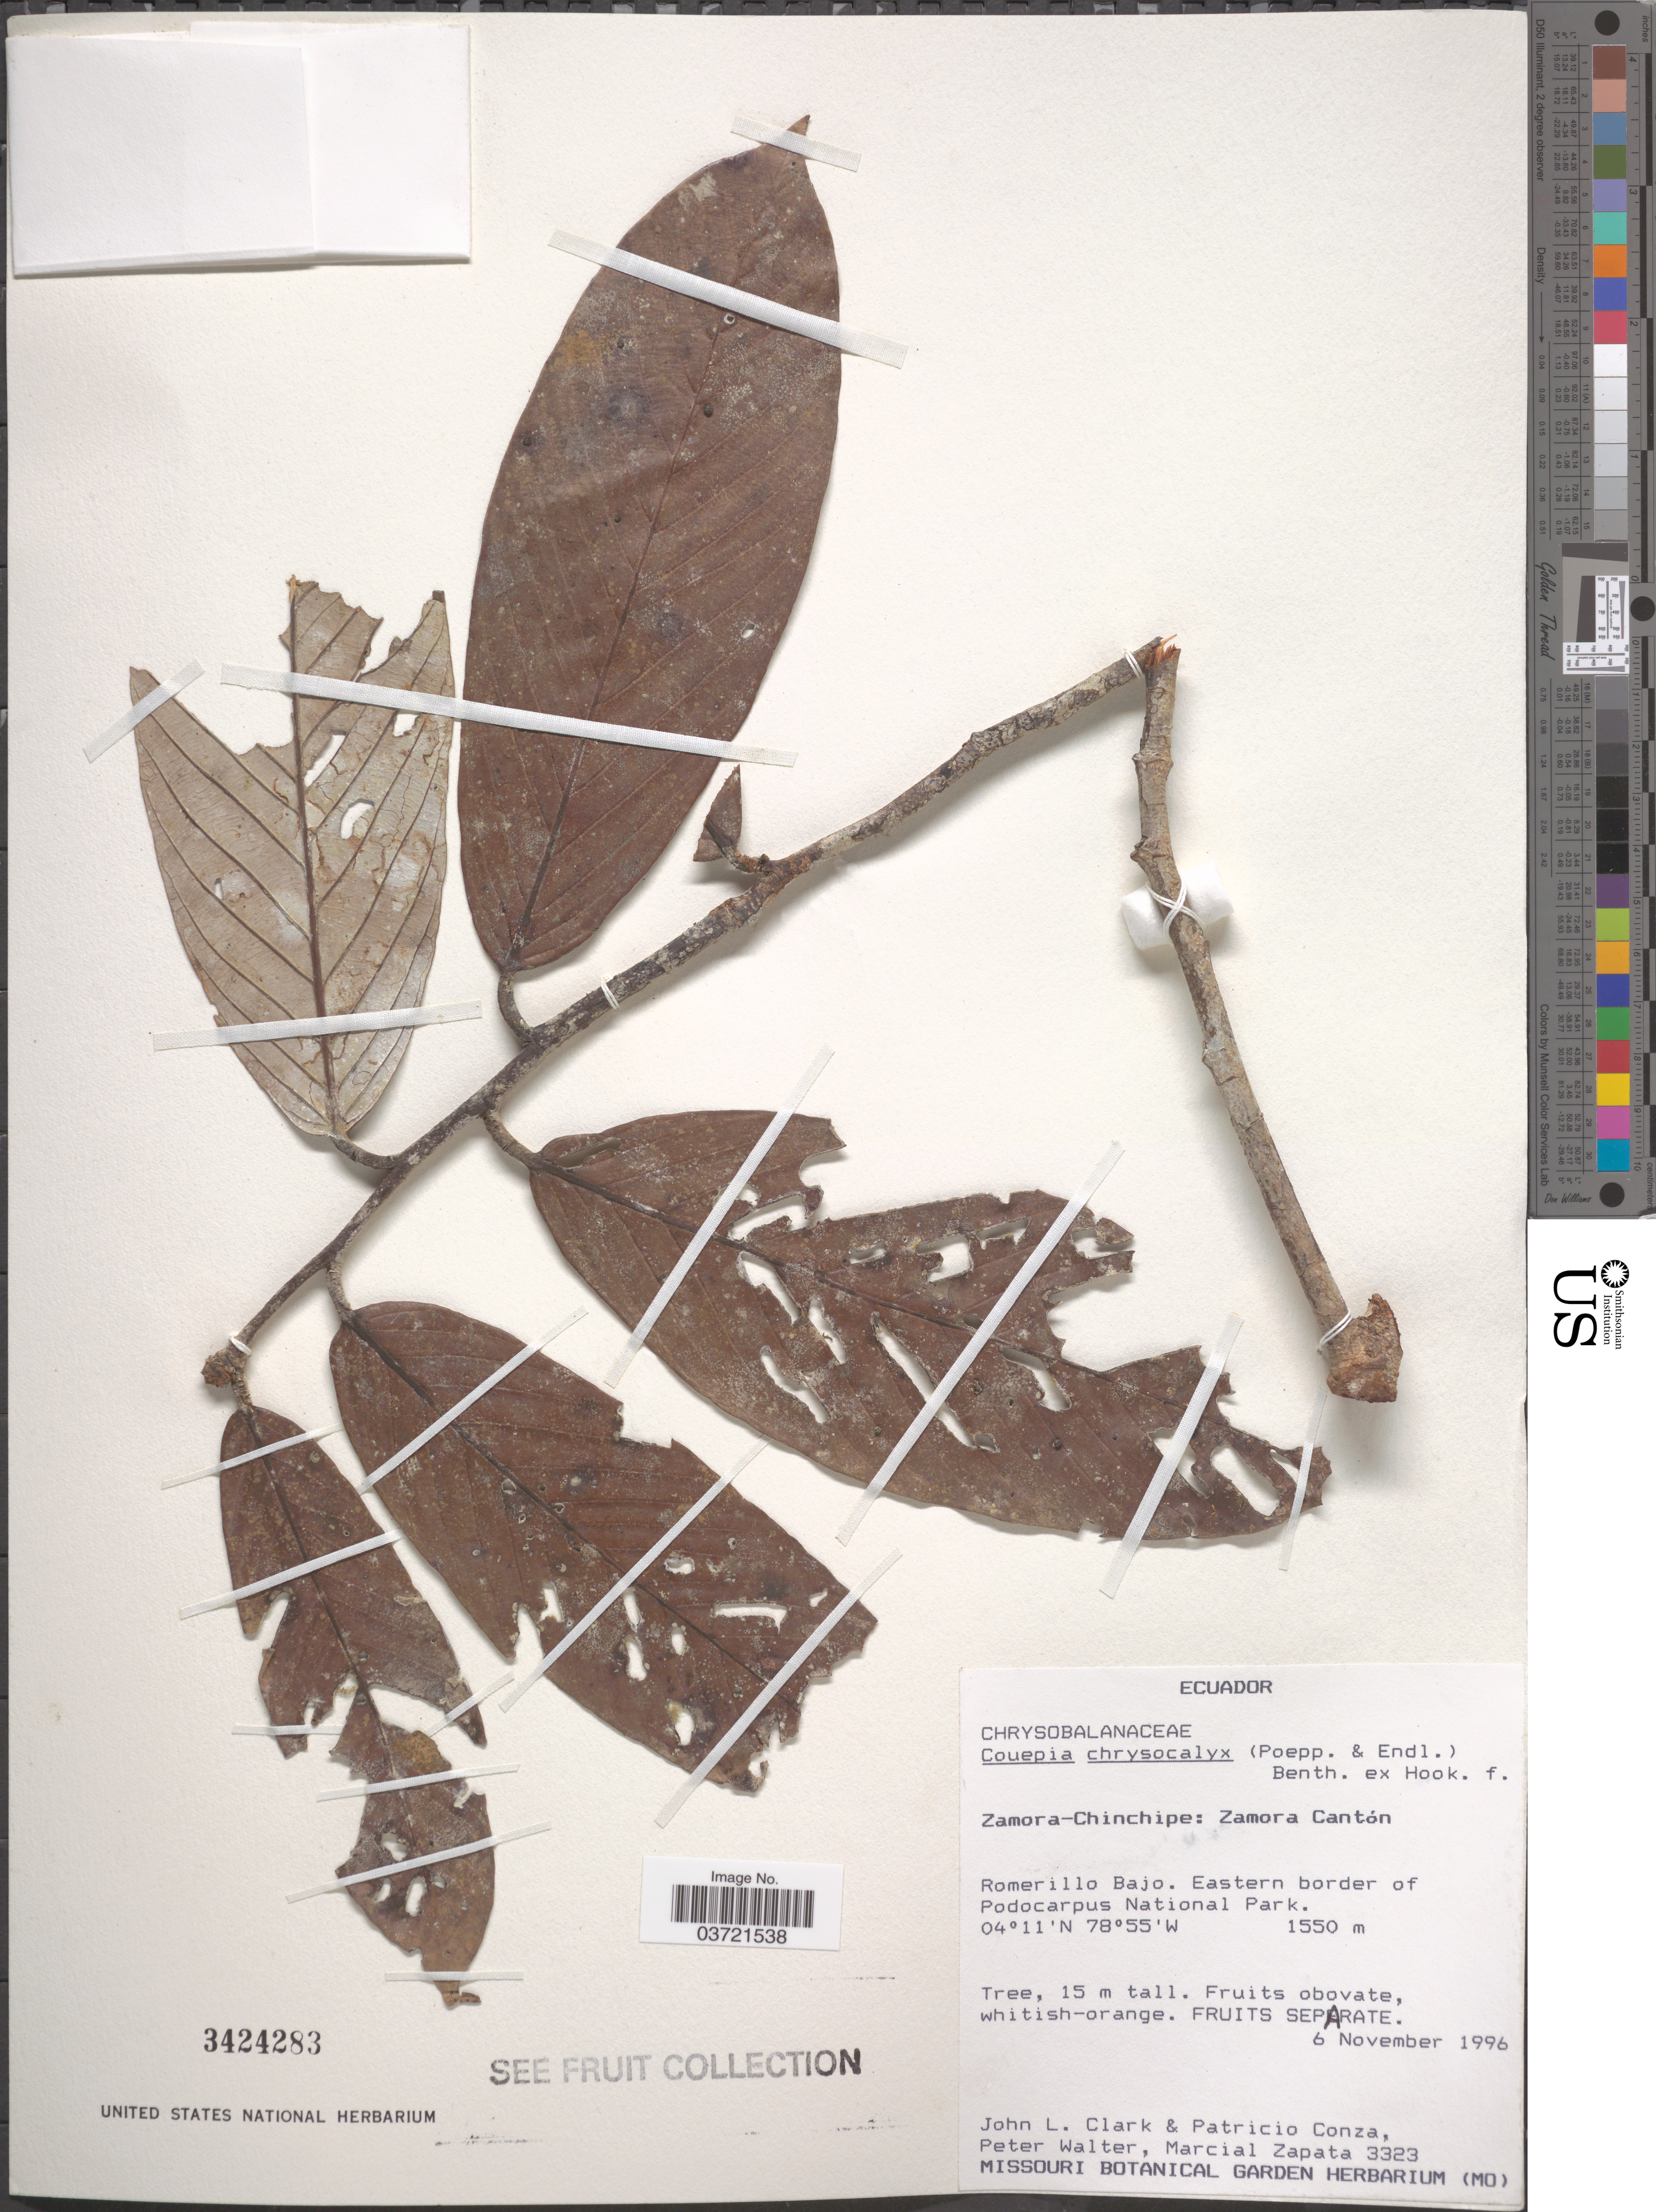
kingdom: Plantae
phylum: Tracheophyta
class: Magnoliopsida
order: Malpighiales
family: Chrysobalanaceae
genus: Couepia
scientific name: Couepia chrysocalyx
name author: (Poepp. & Endl.) Benth.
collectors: J. L. Clark, P. Conza, P. Walter & M. Zapata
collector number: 3323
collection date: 1996-11-06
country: Ecuador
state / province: Zamora-Chinchipe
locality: Zamora Cantón. Romerillo Bajo. Eastern border of Podocarpus National Park.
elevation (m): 1550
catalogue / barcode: US 3424283